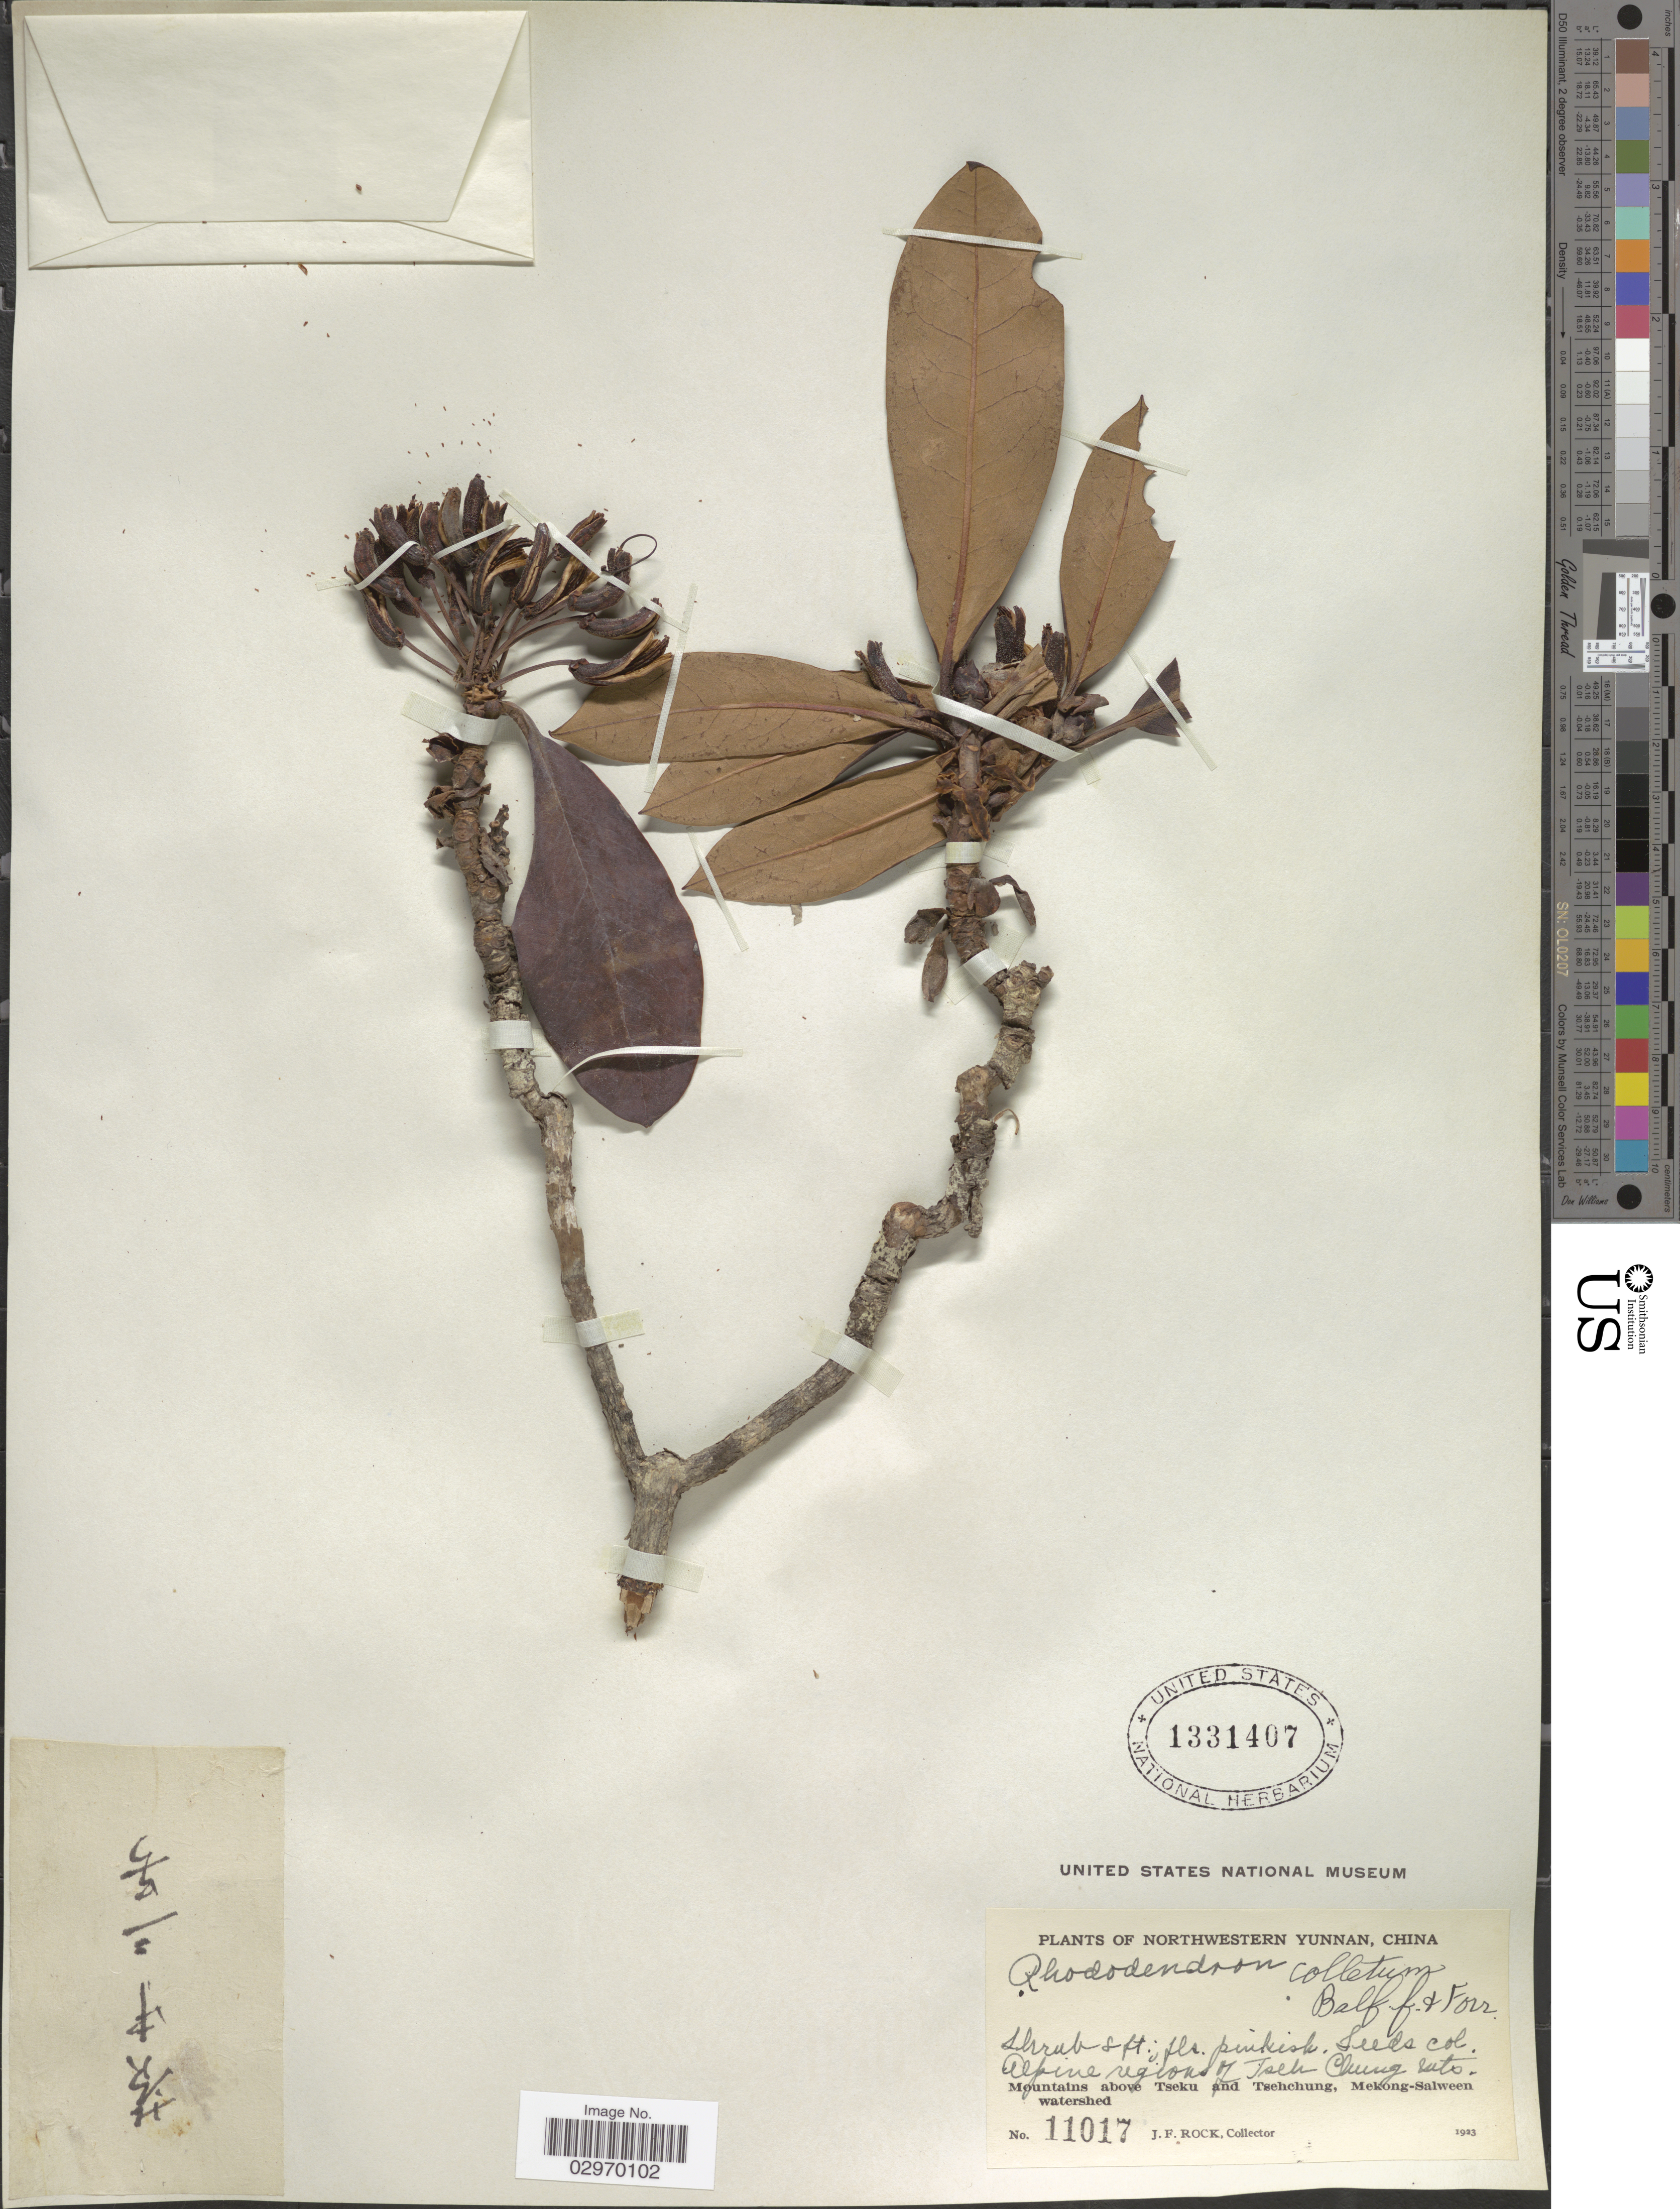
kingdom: Plantae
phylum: Tracheophyta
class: Magnoliopsida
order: Ericales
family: Ericaceae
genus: Rhododendron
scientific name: Rhododendron colletum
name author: Balf. f. & Forrest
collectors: J. Rock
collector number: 11017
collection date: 1923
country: China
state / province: Yunnan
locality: Northwestern Yunnan. Alpine regions of Tseh Chung Mts. Mountains above Tseku and Tsehchung, Mekong-Salween watershed.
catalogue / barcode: US 1331407